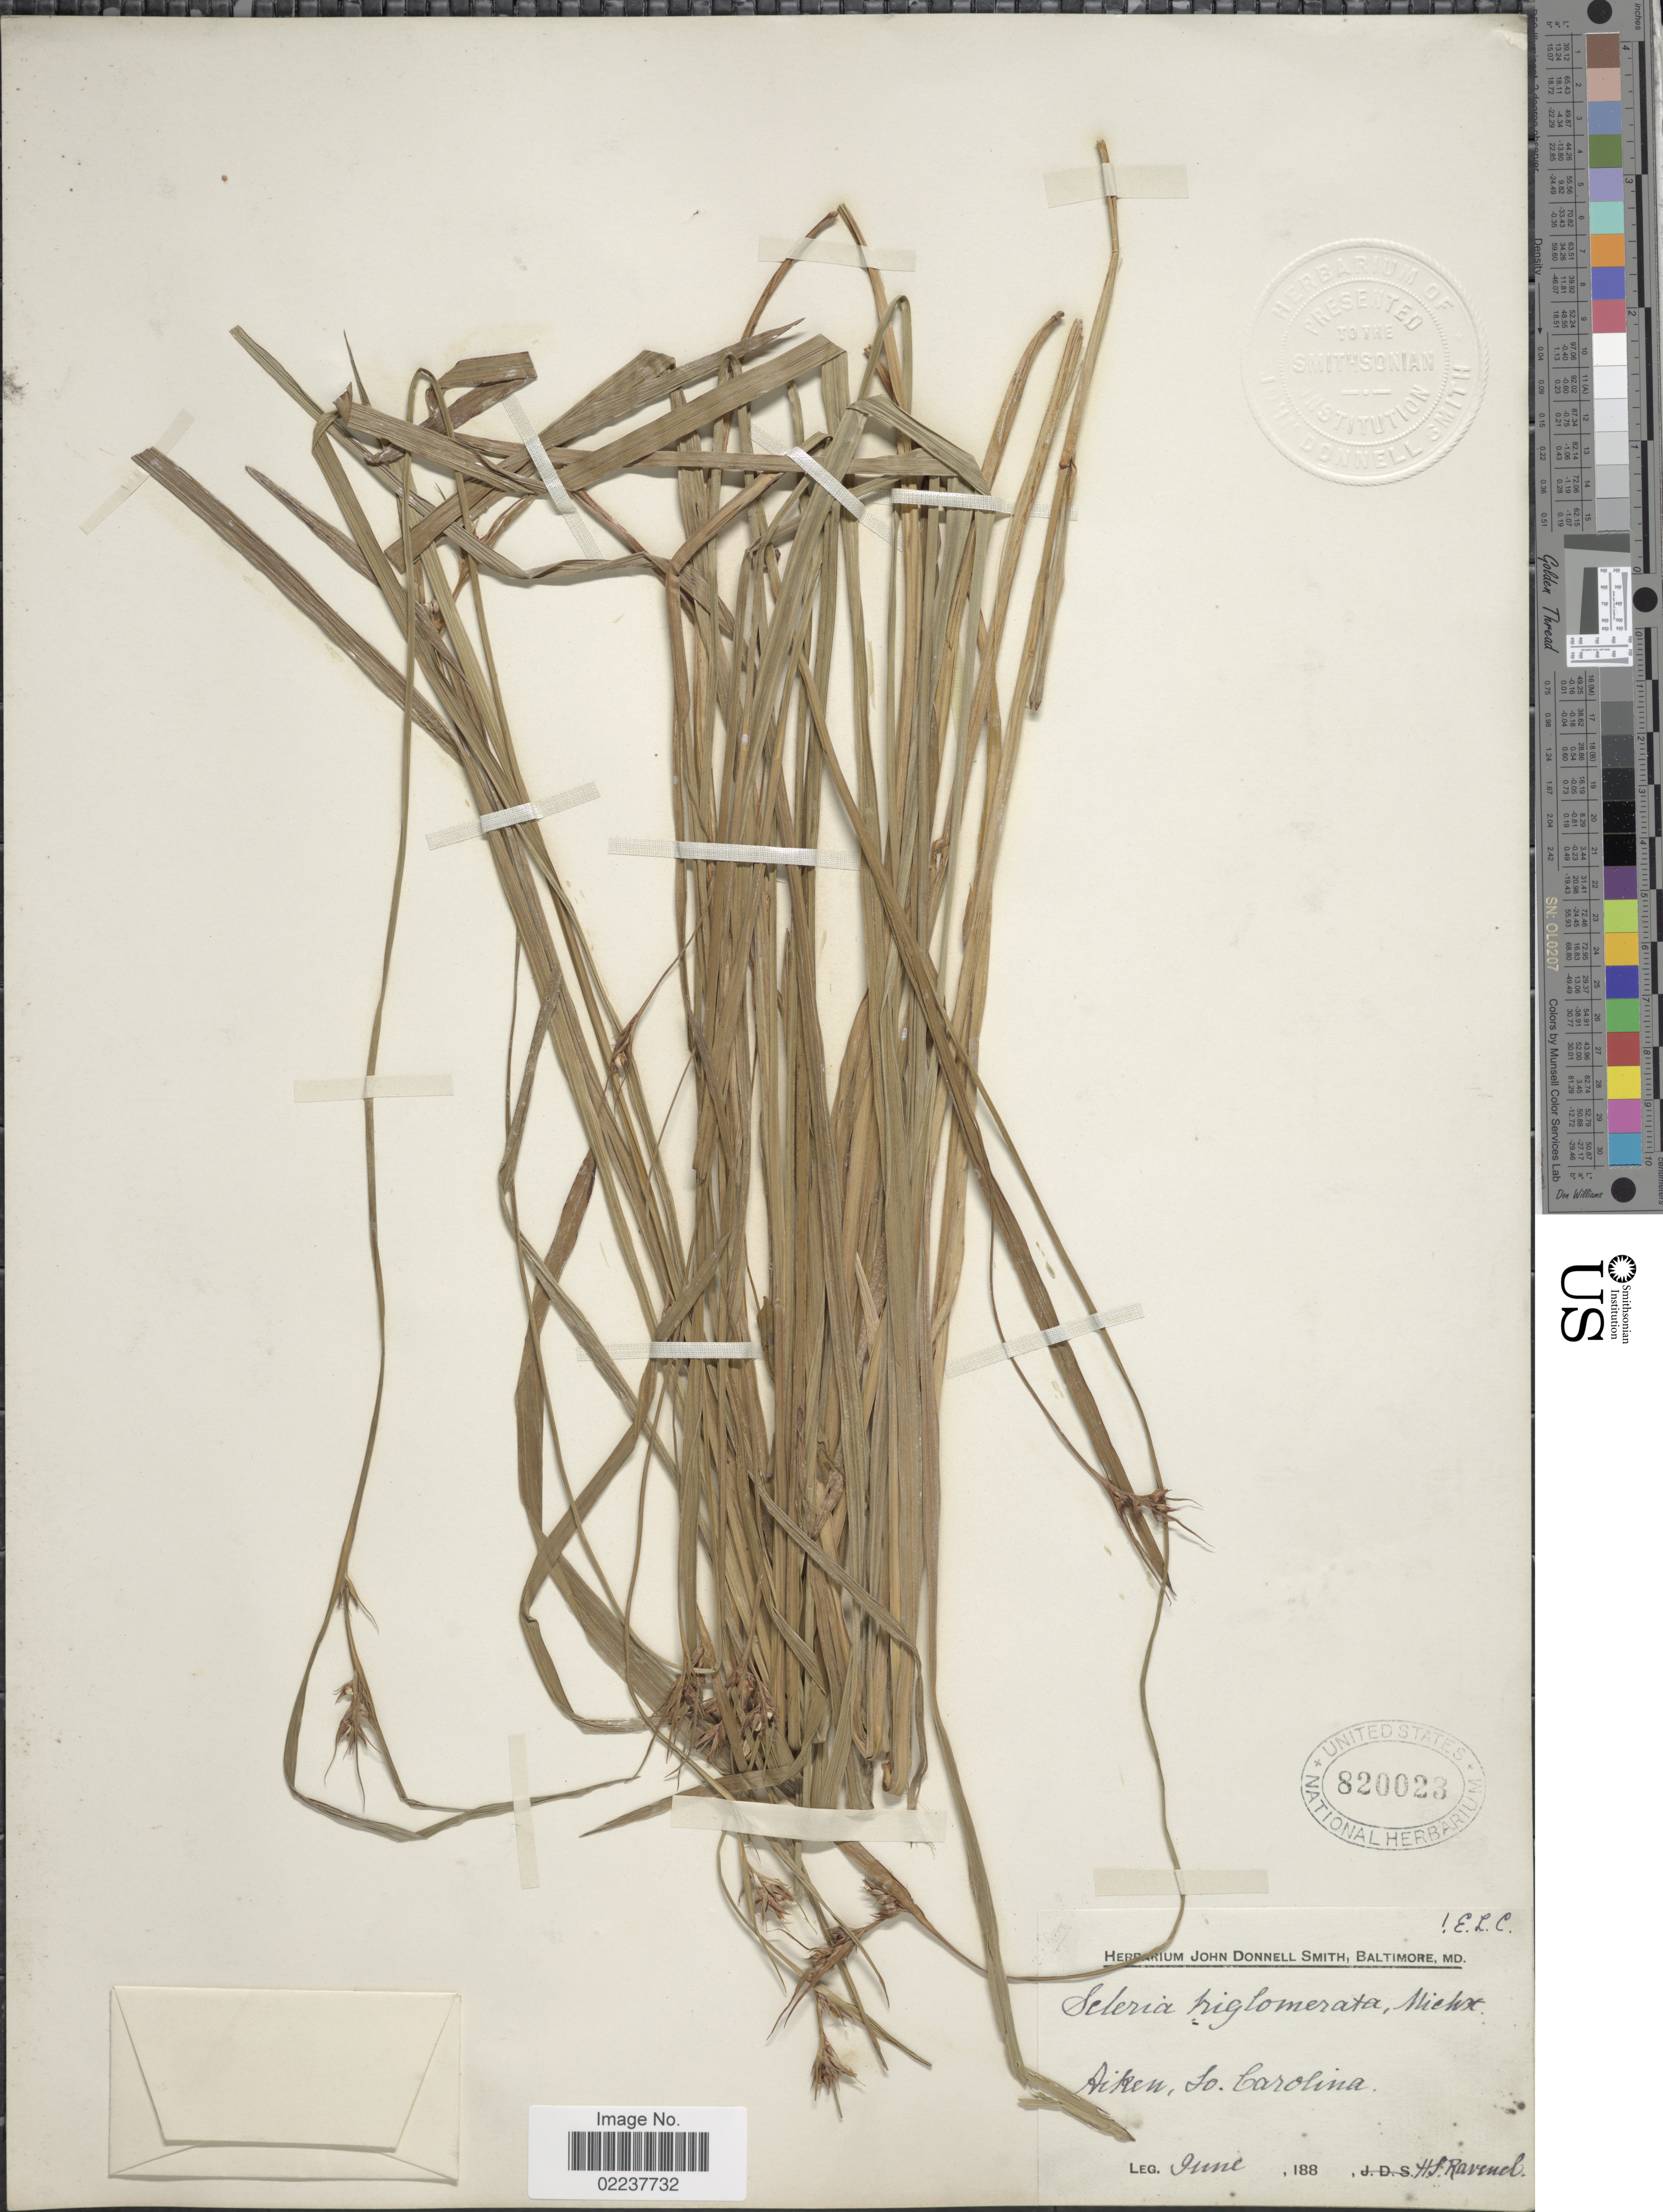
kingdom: Plantae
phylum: Tracheophyta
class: Liliopsida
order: Poales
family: Cyperaceae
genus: Scleria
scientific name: Scleria triglomerata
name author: Michx.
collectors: H. Ravenel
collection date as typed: June 188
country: United States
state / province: South Carolina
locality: Aiken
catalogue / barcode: US 820023